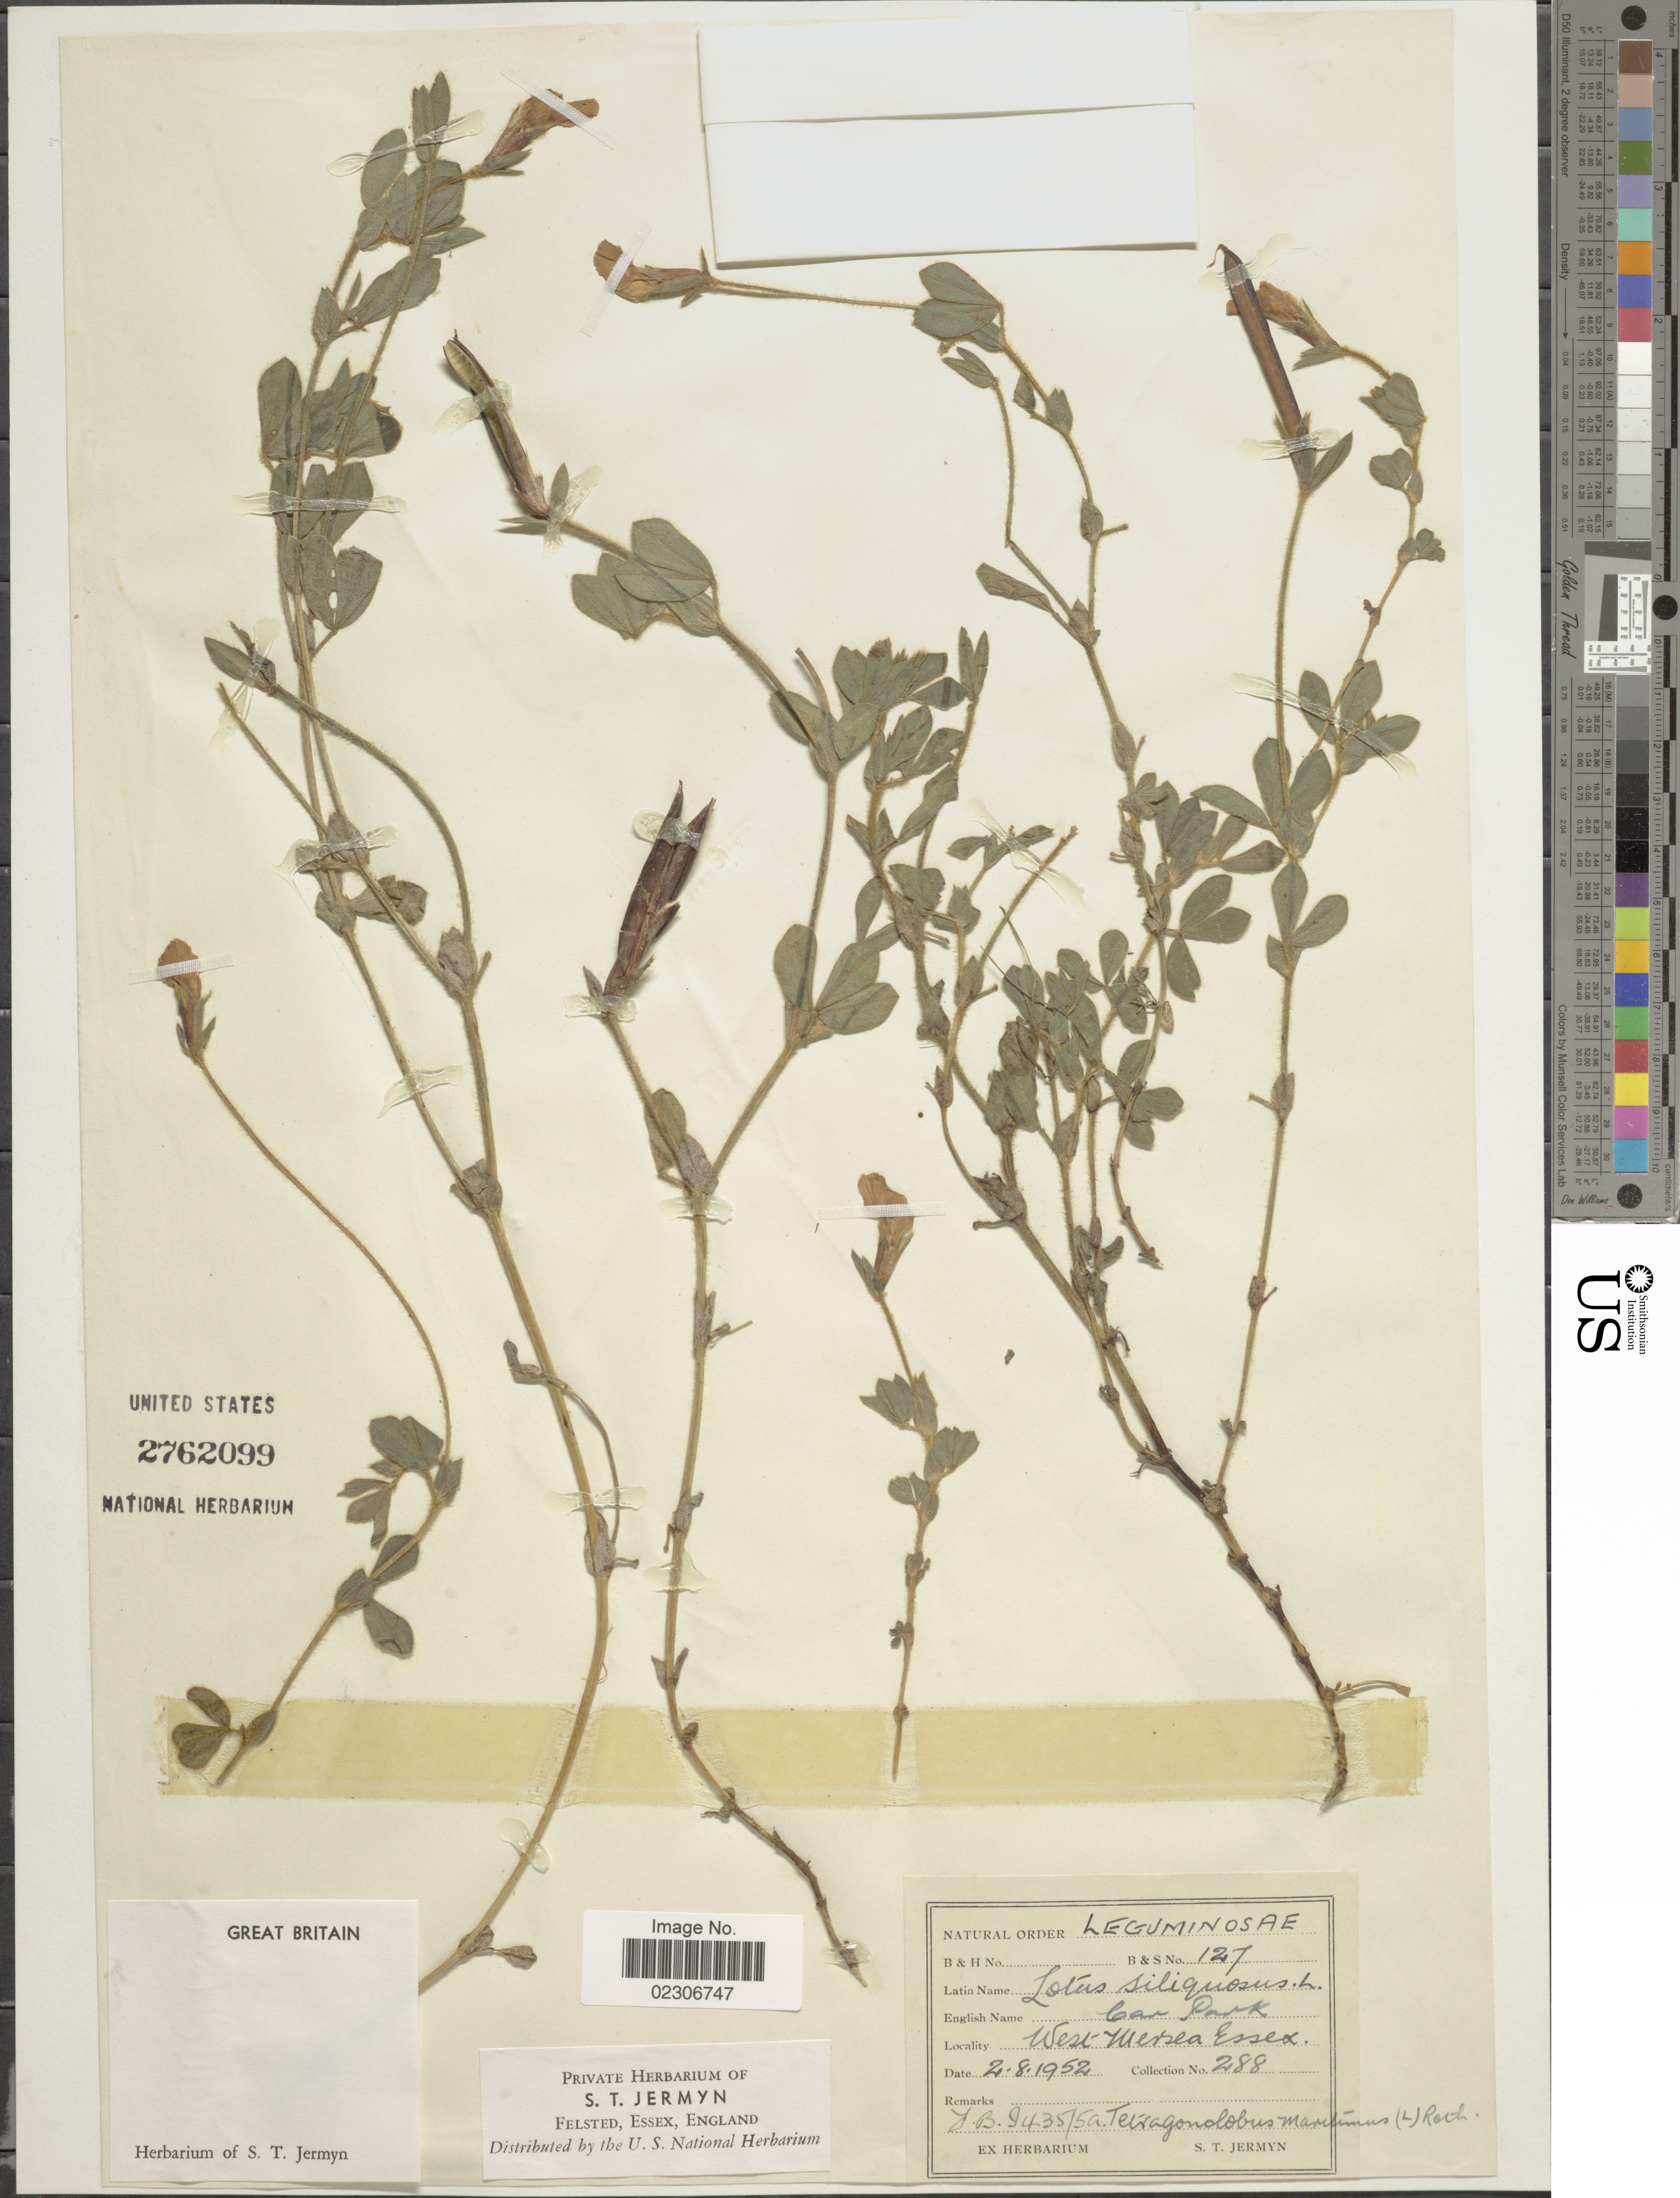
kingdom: Plantae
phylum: Tracheophyta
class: Magnoliopsida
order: Fabales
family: Fabaceae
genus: Lotus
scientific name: Lotus siliquosus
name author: L.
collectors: S. Jermyn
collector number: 288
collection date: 1952-08-02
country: United Kingdom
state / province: England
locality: West Mersea Essex. Great Britain.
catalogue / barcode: US 2762099